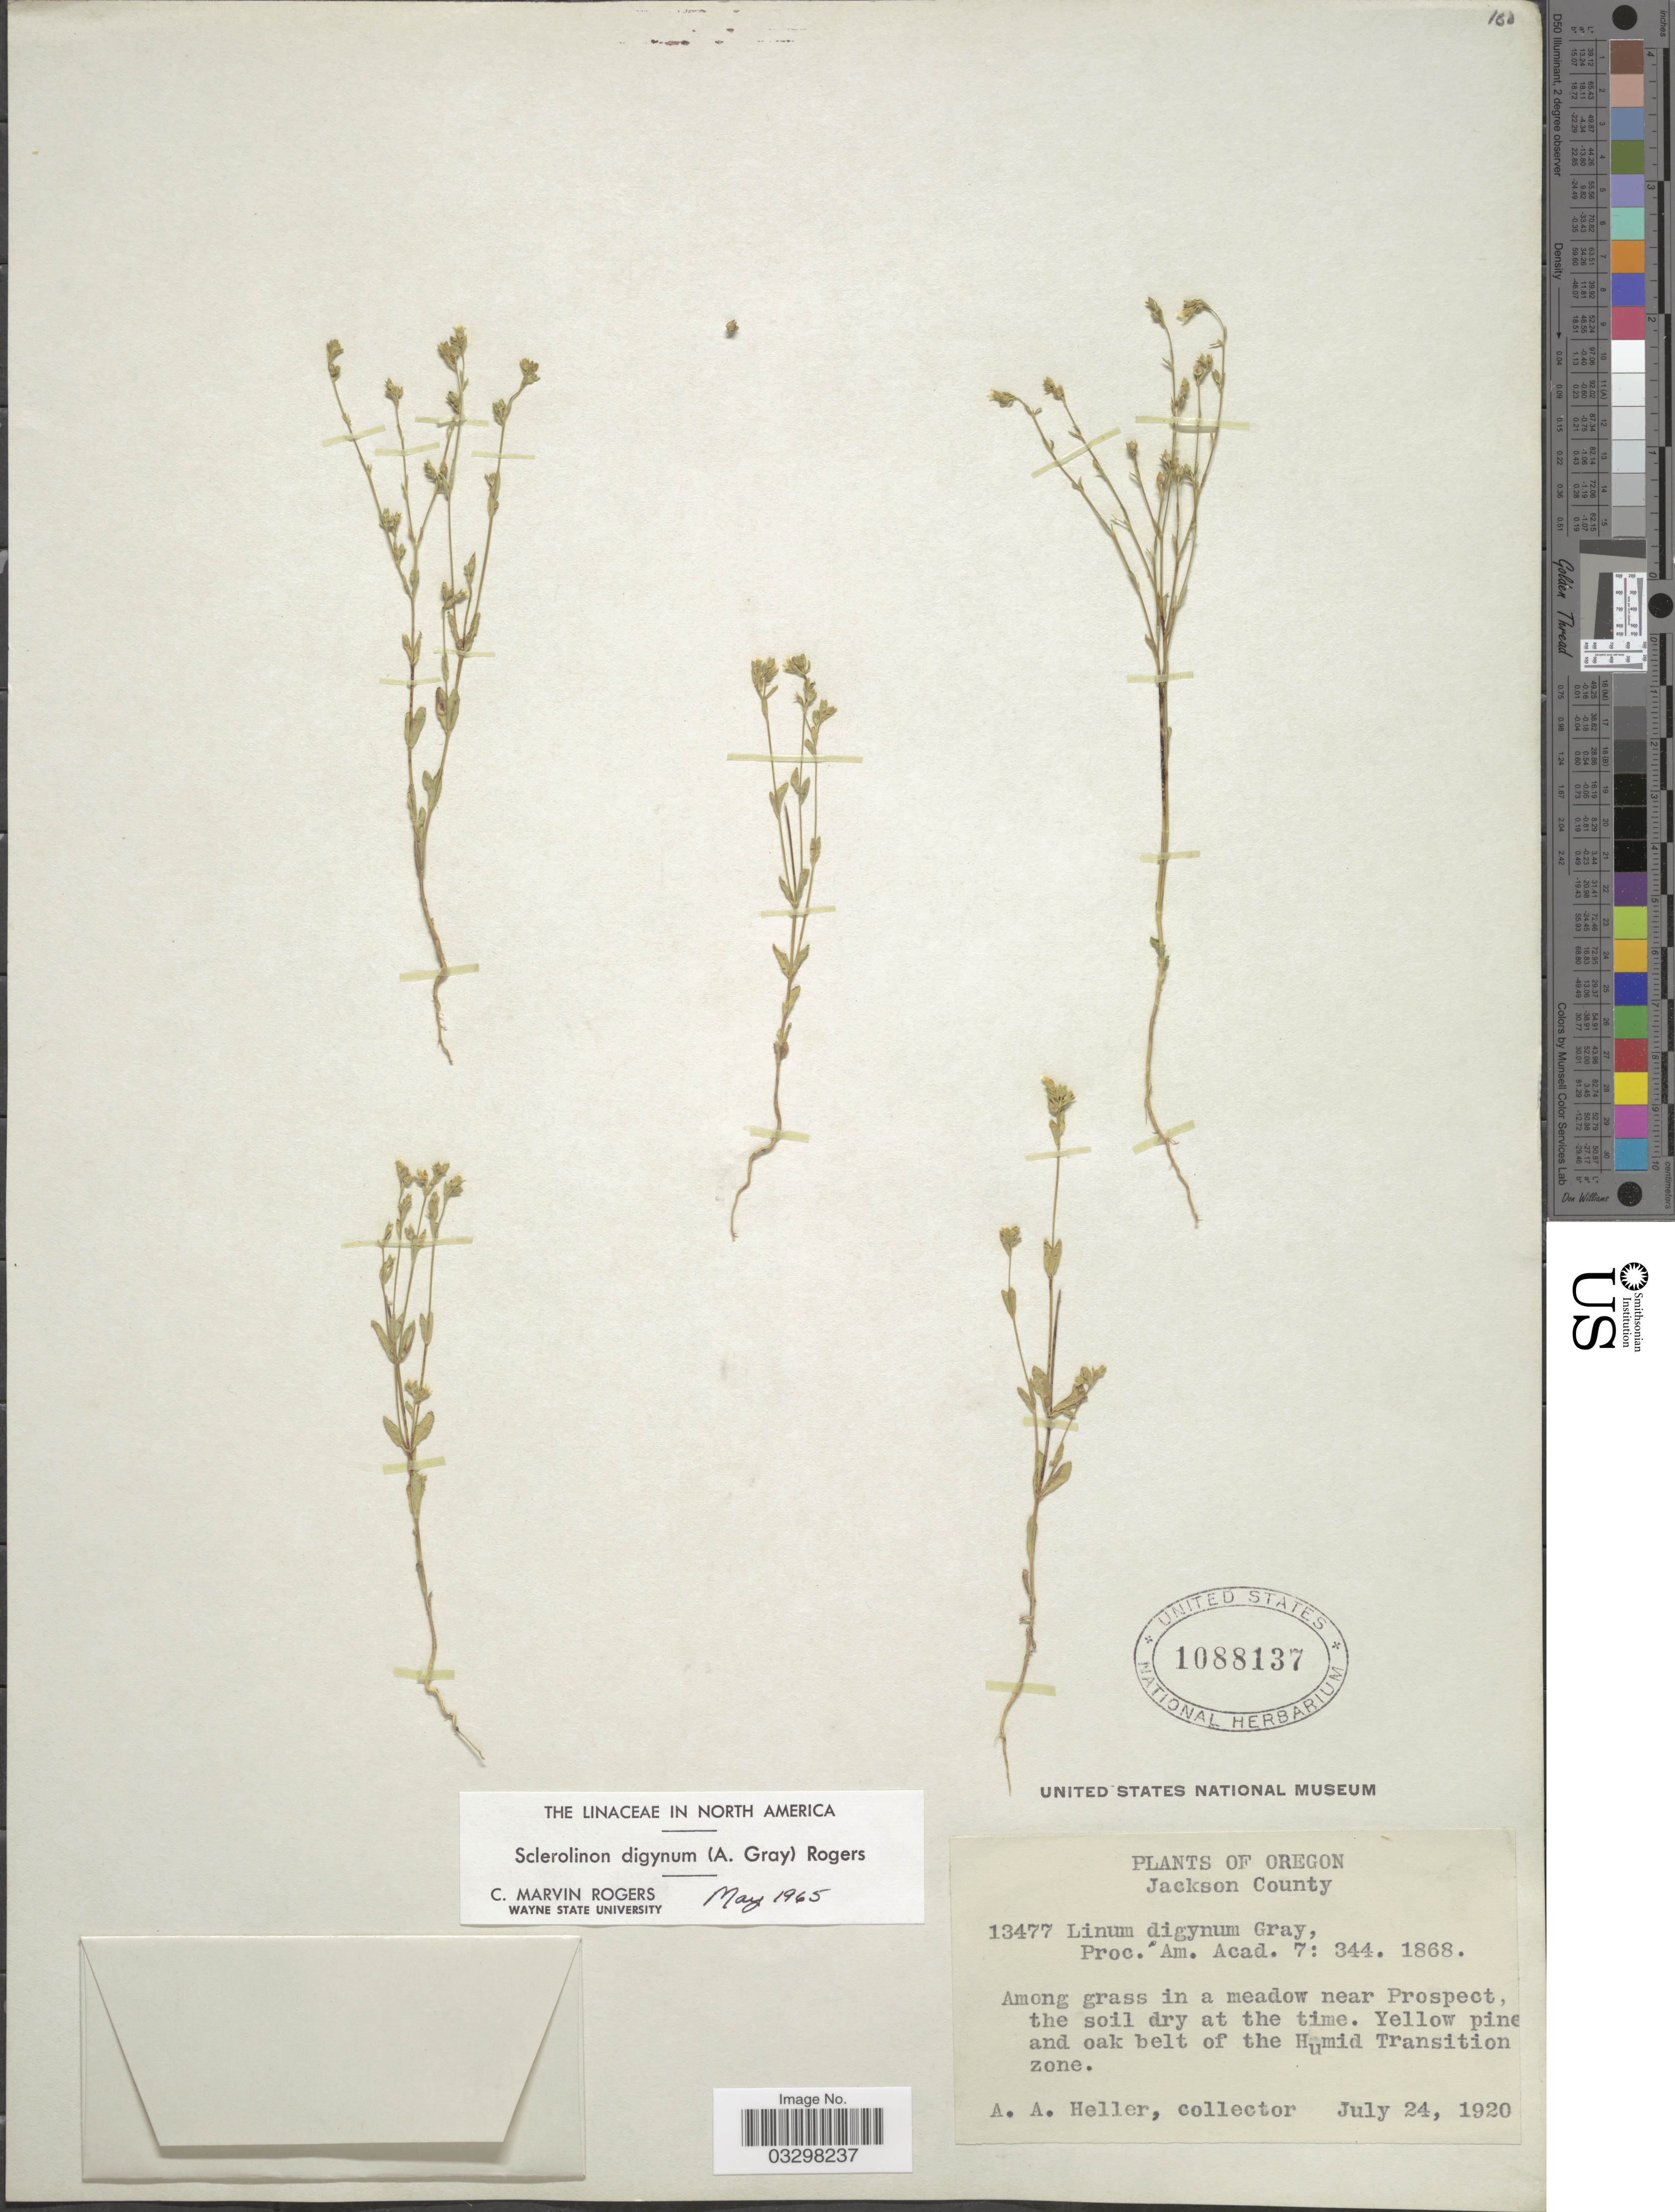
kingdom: Plantae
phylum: Tracheophyta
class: Magnoliopsida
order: Malpighiales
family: Linaceae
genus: Linum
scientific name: Linum digynum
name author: A. Gray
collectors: A. A. Heller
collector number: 13477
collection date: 1920-07-24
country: United States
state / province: Oregon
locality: Jackson County. Yellow pine and oak belt of the Humid Transition zone.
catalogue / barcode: US 1088137